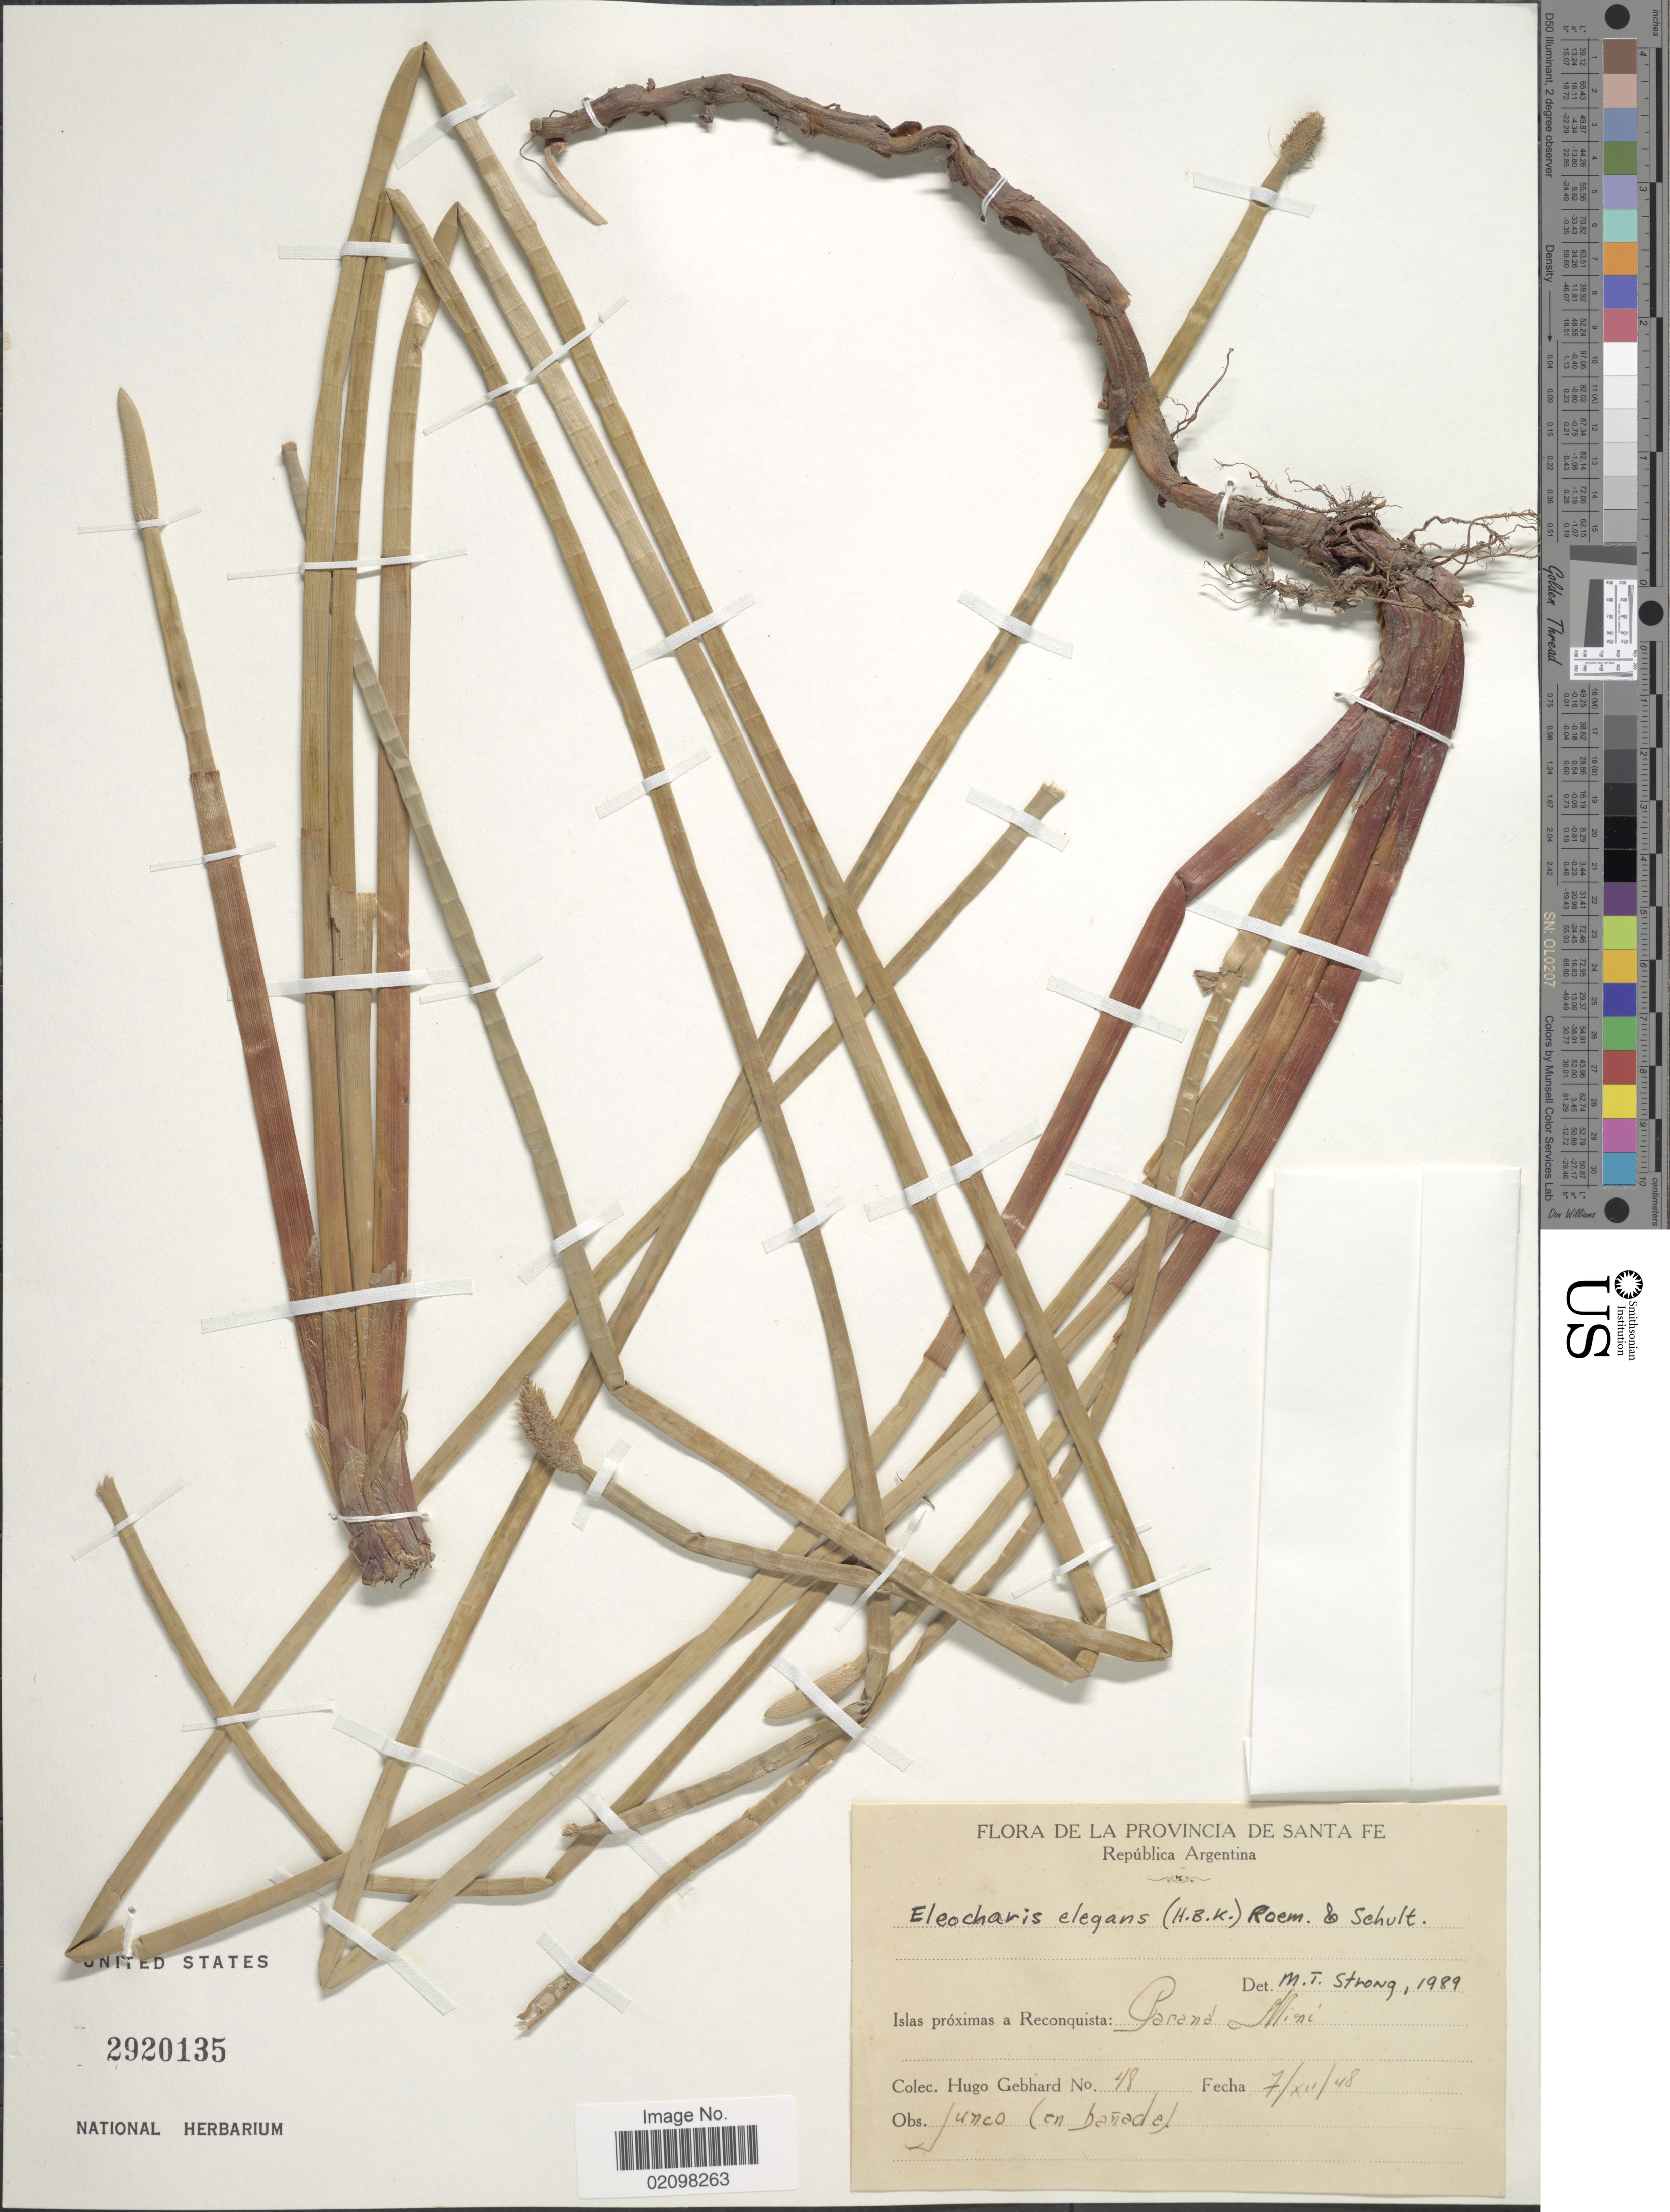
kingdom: Plantae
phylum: Tracheophyta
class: Liliopsida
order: Poales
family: Cyperaceae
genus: Eleocharis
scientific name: Eleocharis elegans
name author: (Kunth) Roem. & Schult.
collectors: H. Gebhard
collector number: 48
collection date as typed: Transcribed d/m/y: 7/12/48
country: Argentina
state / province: Santa Fe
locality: Islas próximas a Reconquista: Paraná Mini.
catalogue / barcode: US 2920135